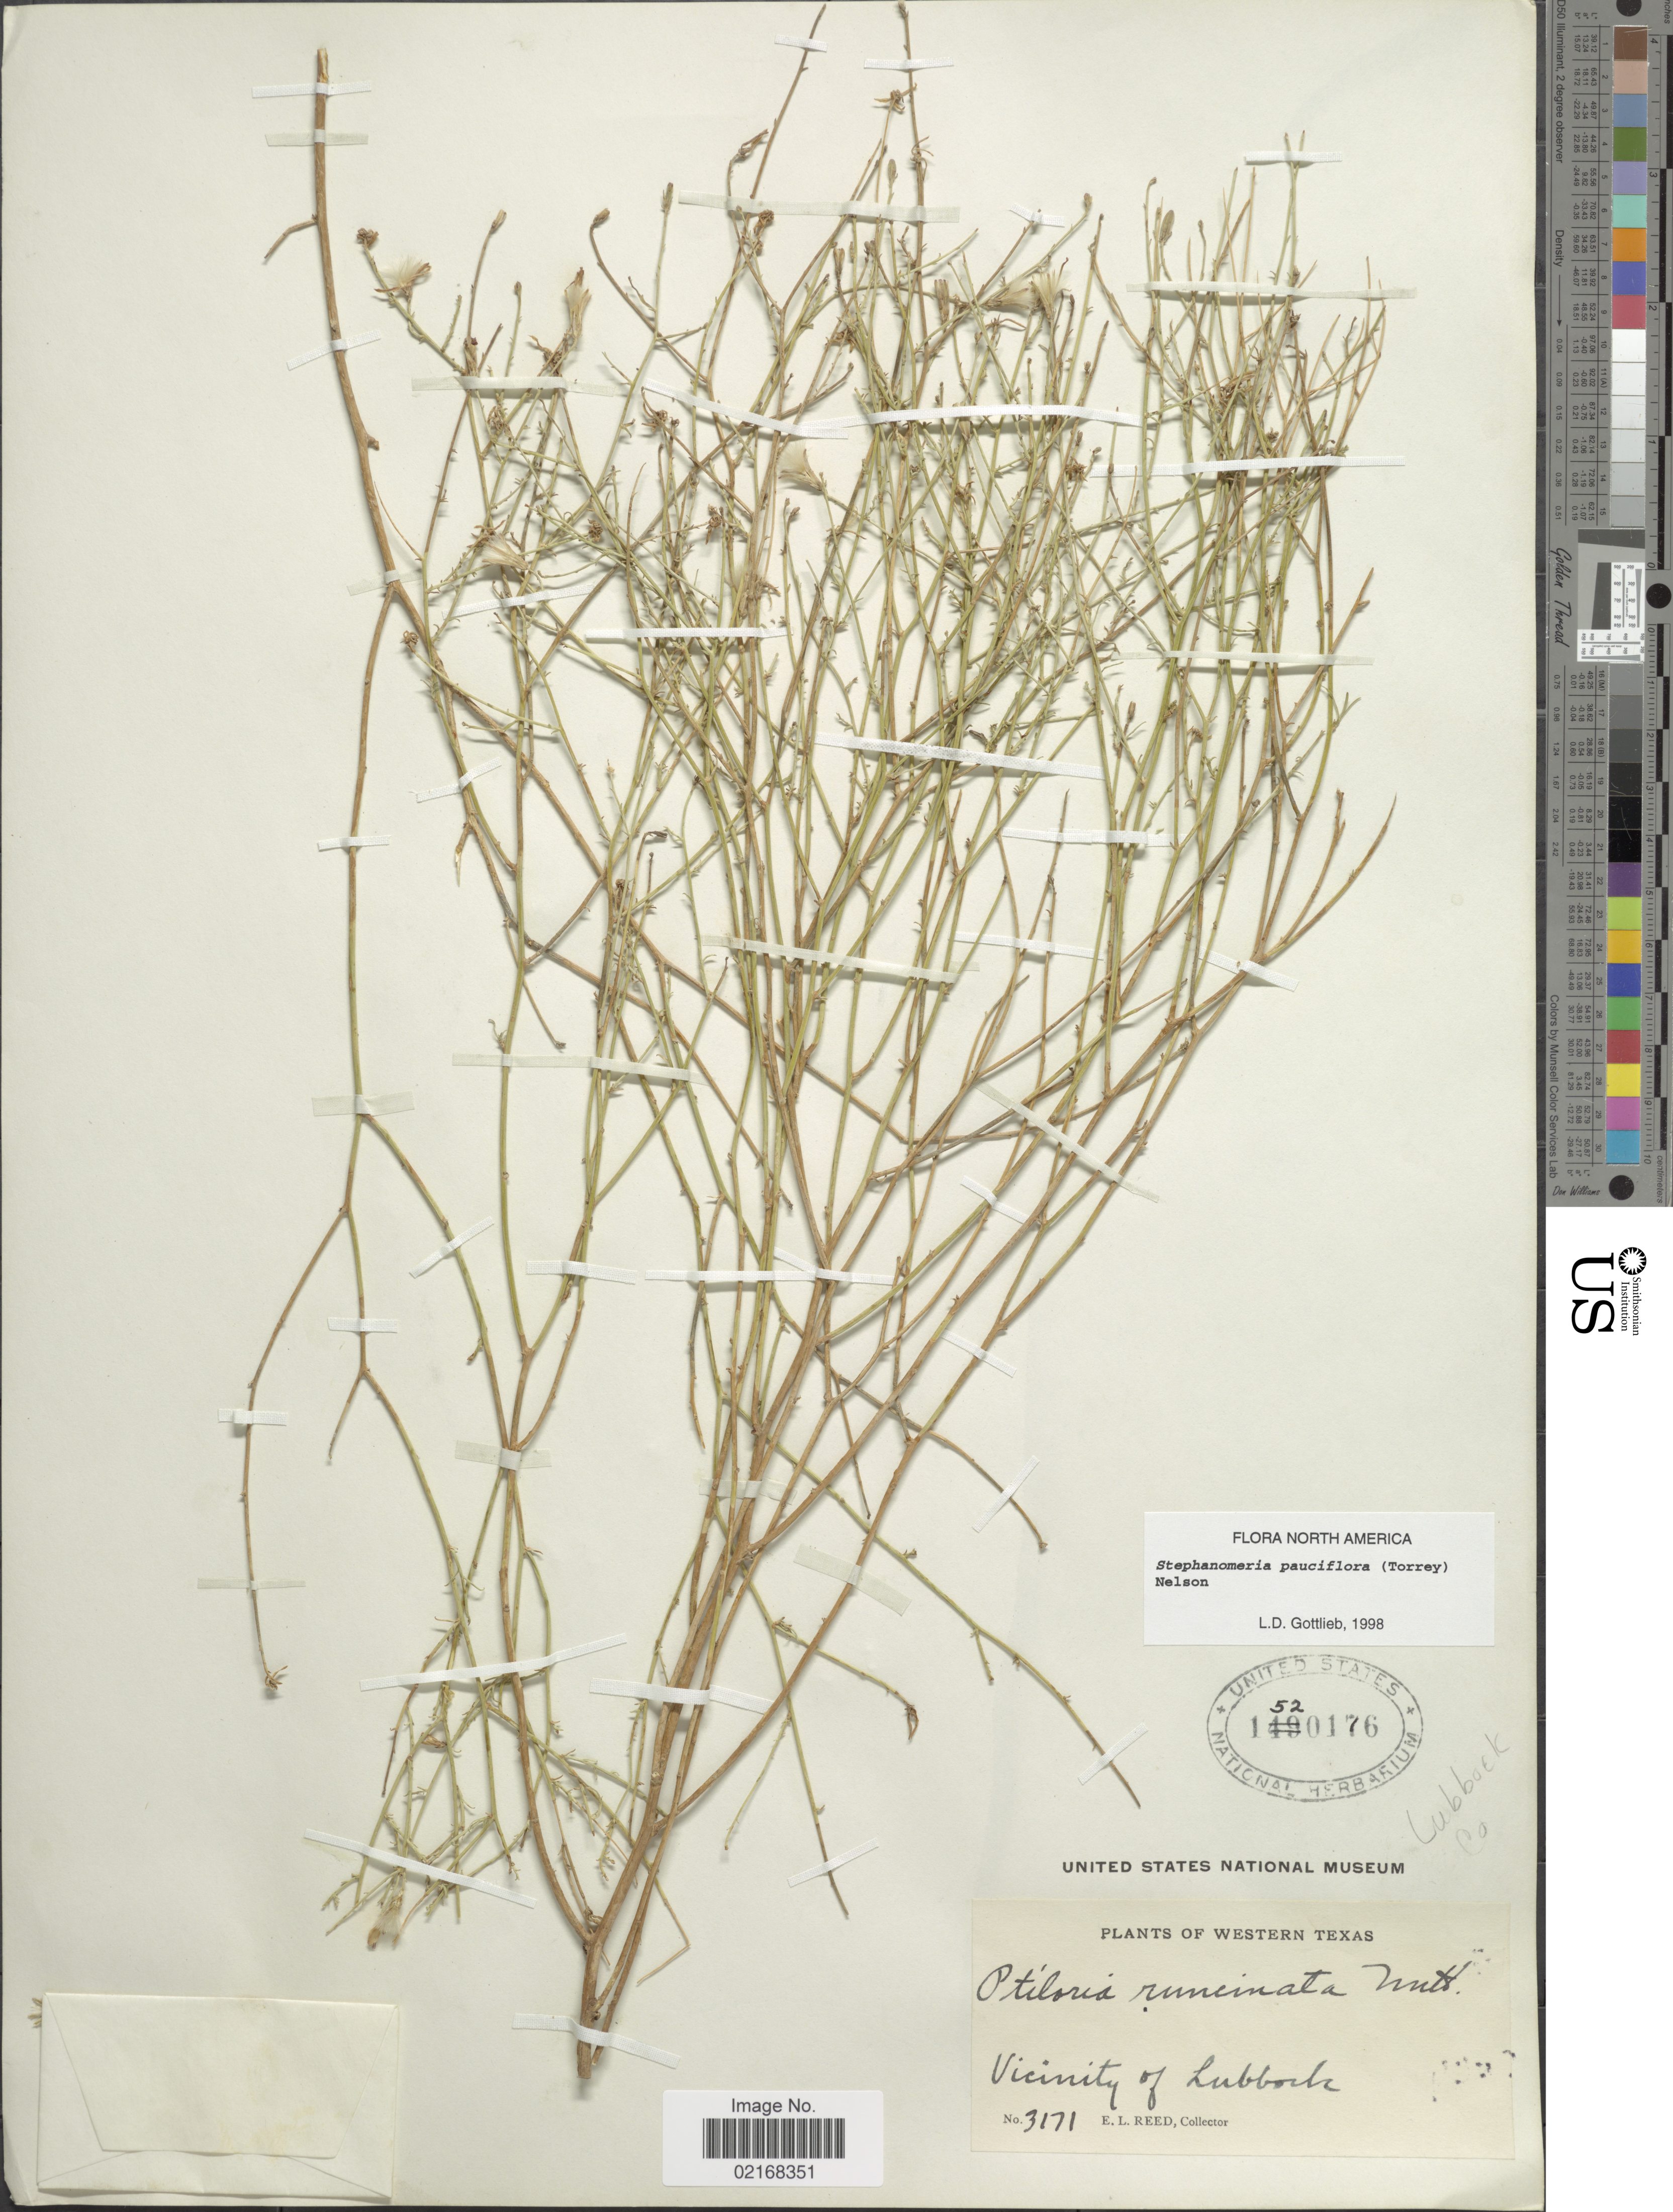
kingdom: Plantae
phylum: Tracheophyta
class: Magnoliopsida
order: Asterales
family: Asteraceae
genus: Stephanomeria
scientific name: Stephanomeria pauciflora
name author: (Torr.) A. Nelson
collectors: E. Reed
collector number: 3171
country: United States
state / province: Texas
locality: Western Texas. Vicinity of Lubbock. Lubbock Co.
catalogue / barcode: US 1520176